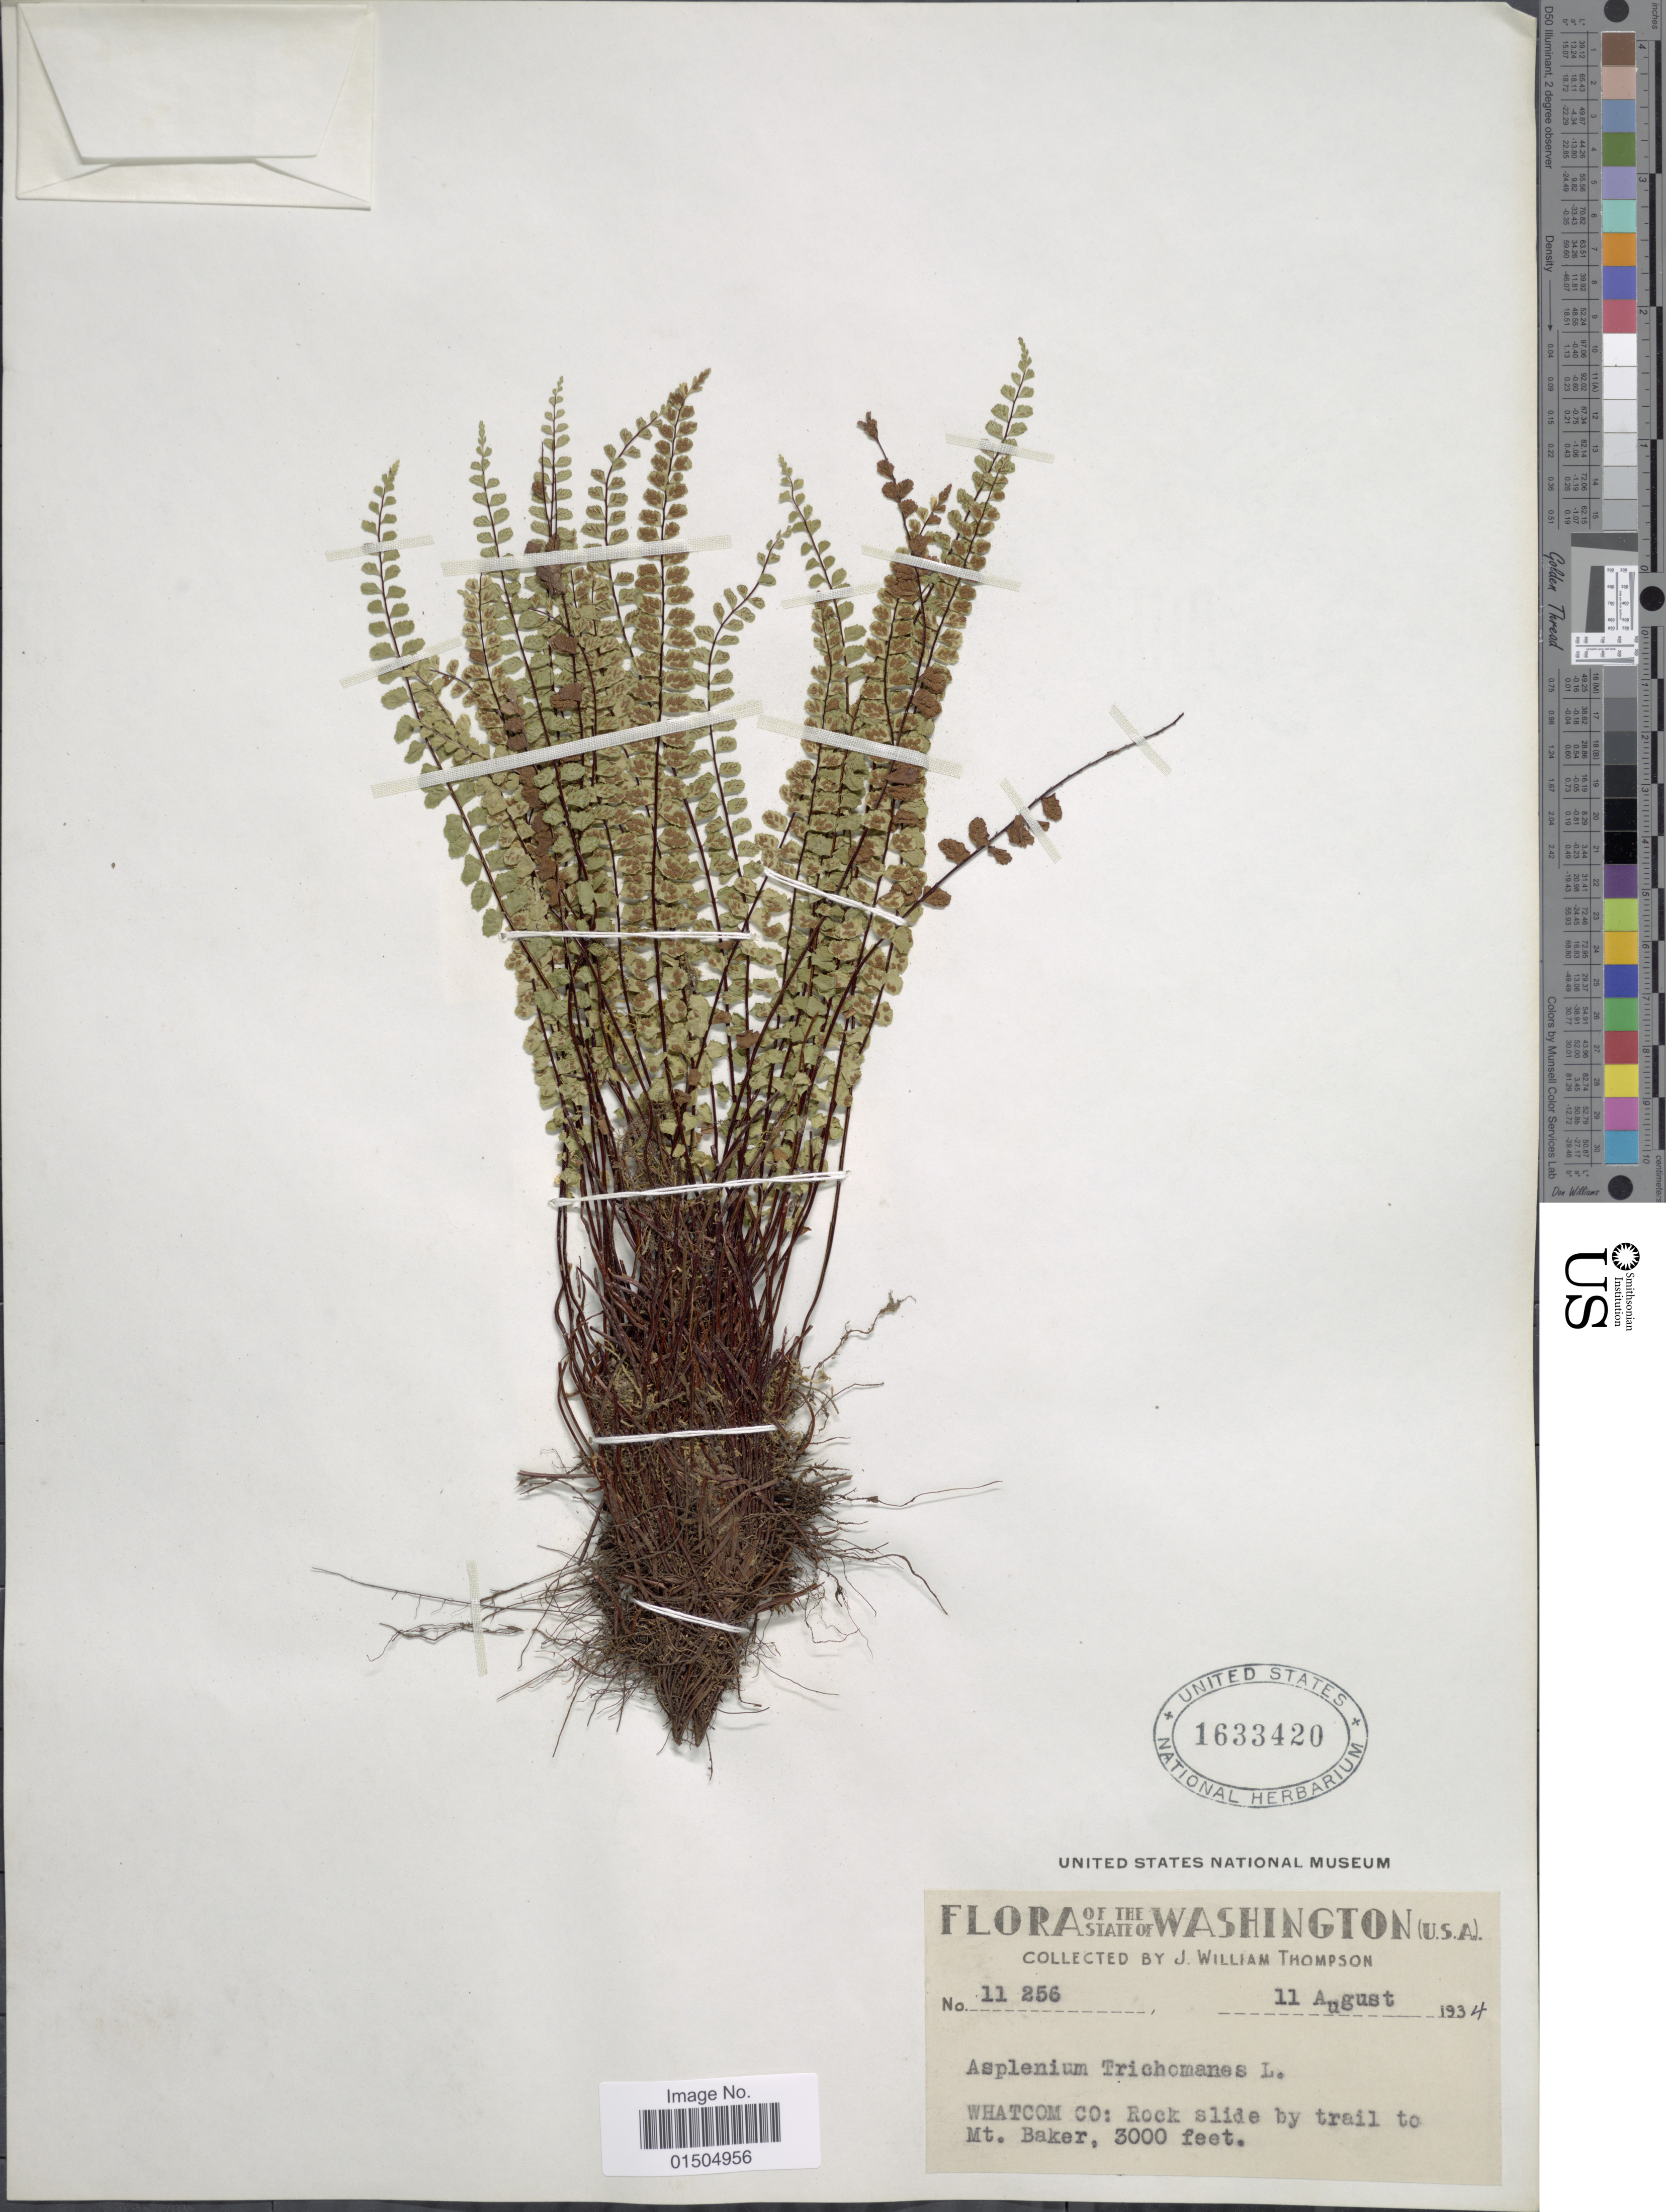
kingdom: Plantae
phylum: Tracheophyta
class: Polypodiopsida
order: Polypodiales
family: Aspleniaceae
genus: Asplenium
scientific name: Asplenium trichomanes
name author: L.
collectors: J. W. Thompson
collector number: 11256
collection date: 1934-08-11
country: United States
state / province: Washington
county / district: Whitman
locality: Whatcom Co; Rock slide by trail to Mt. Baker.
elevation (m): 914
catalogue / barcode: US 1633420